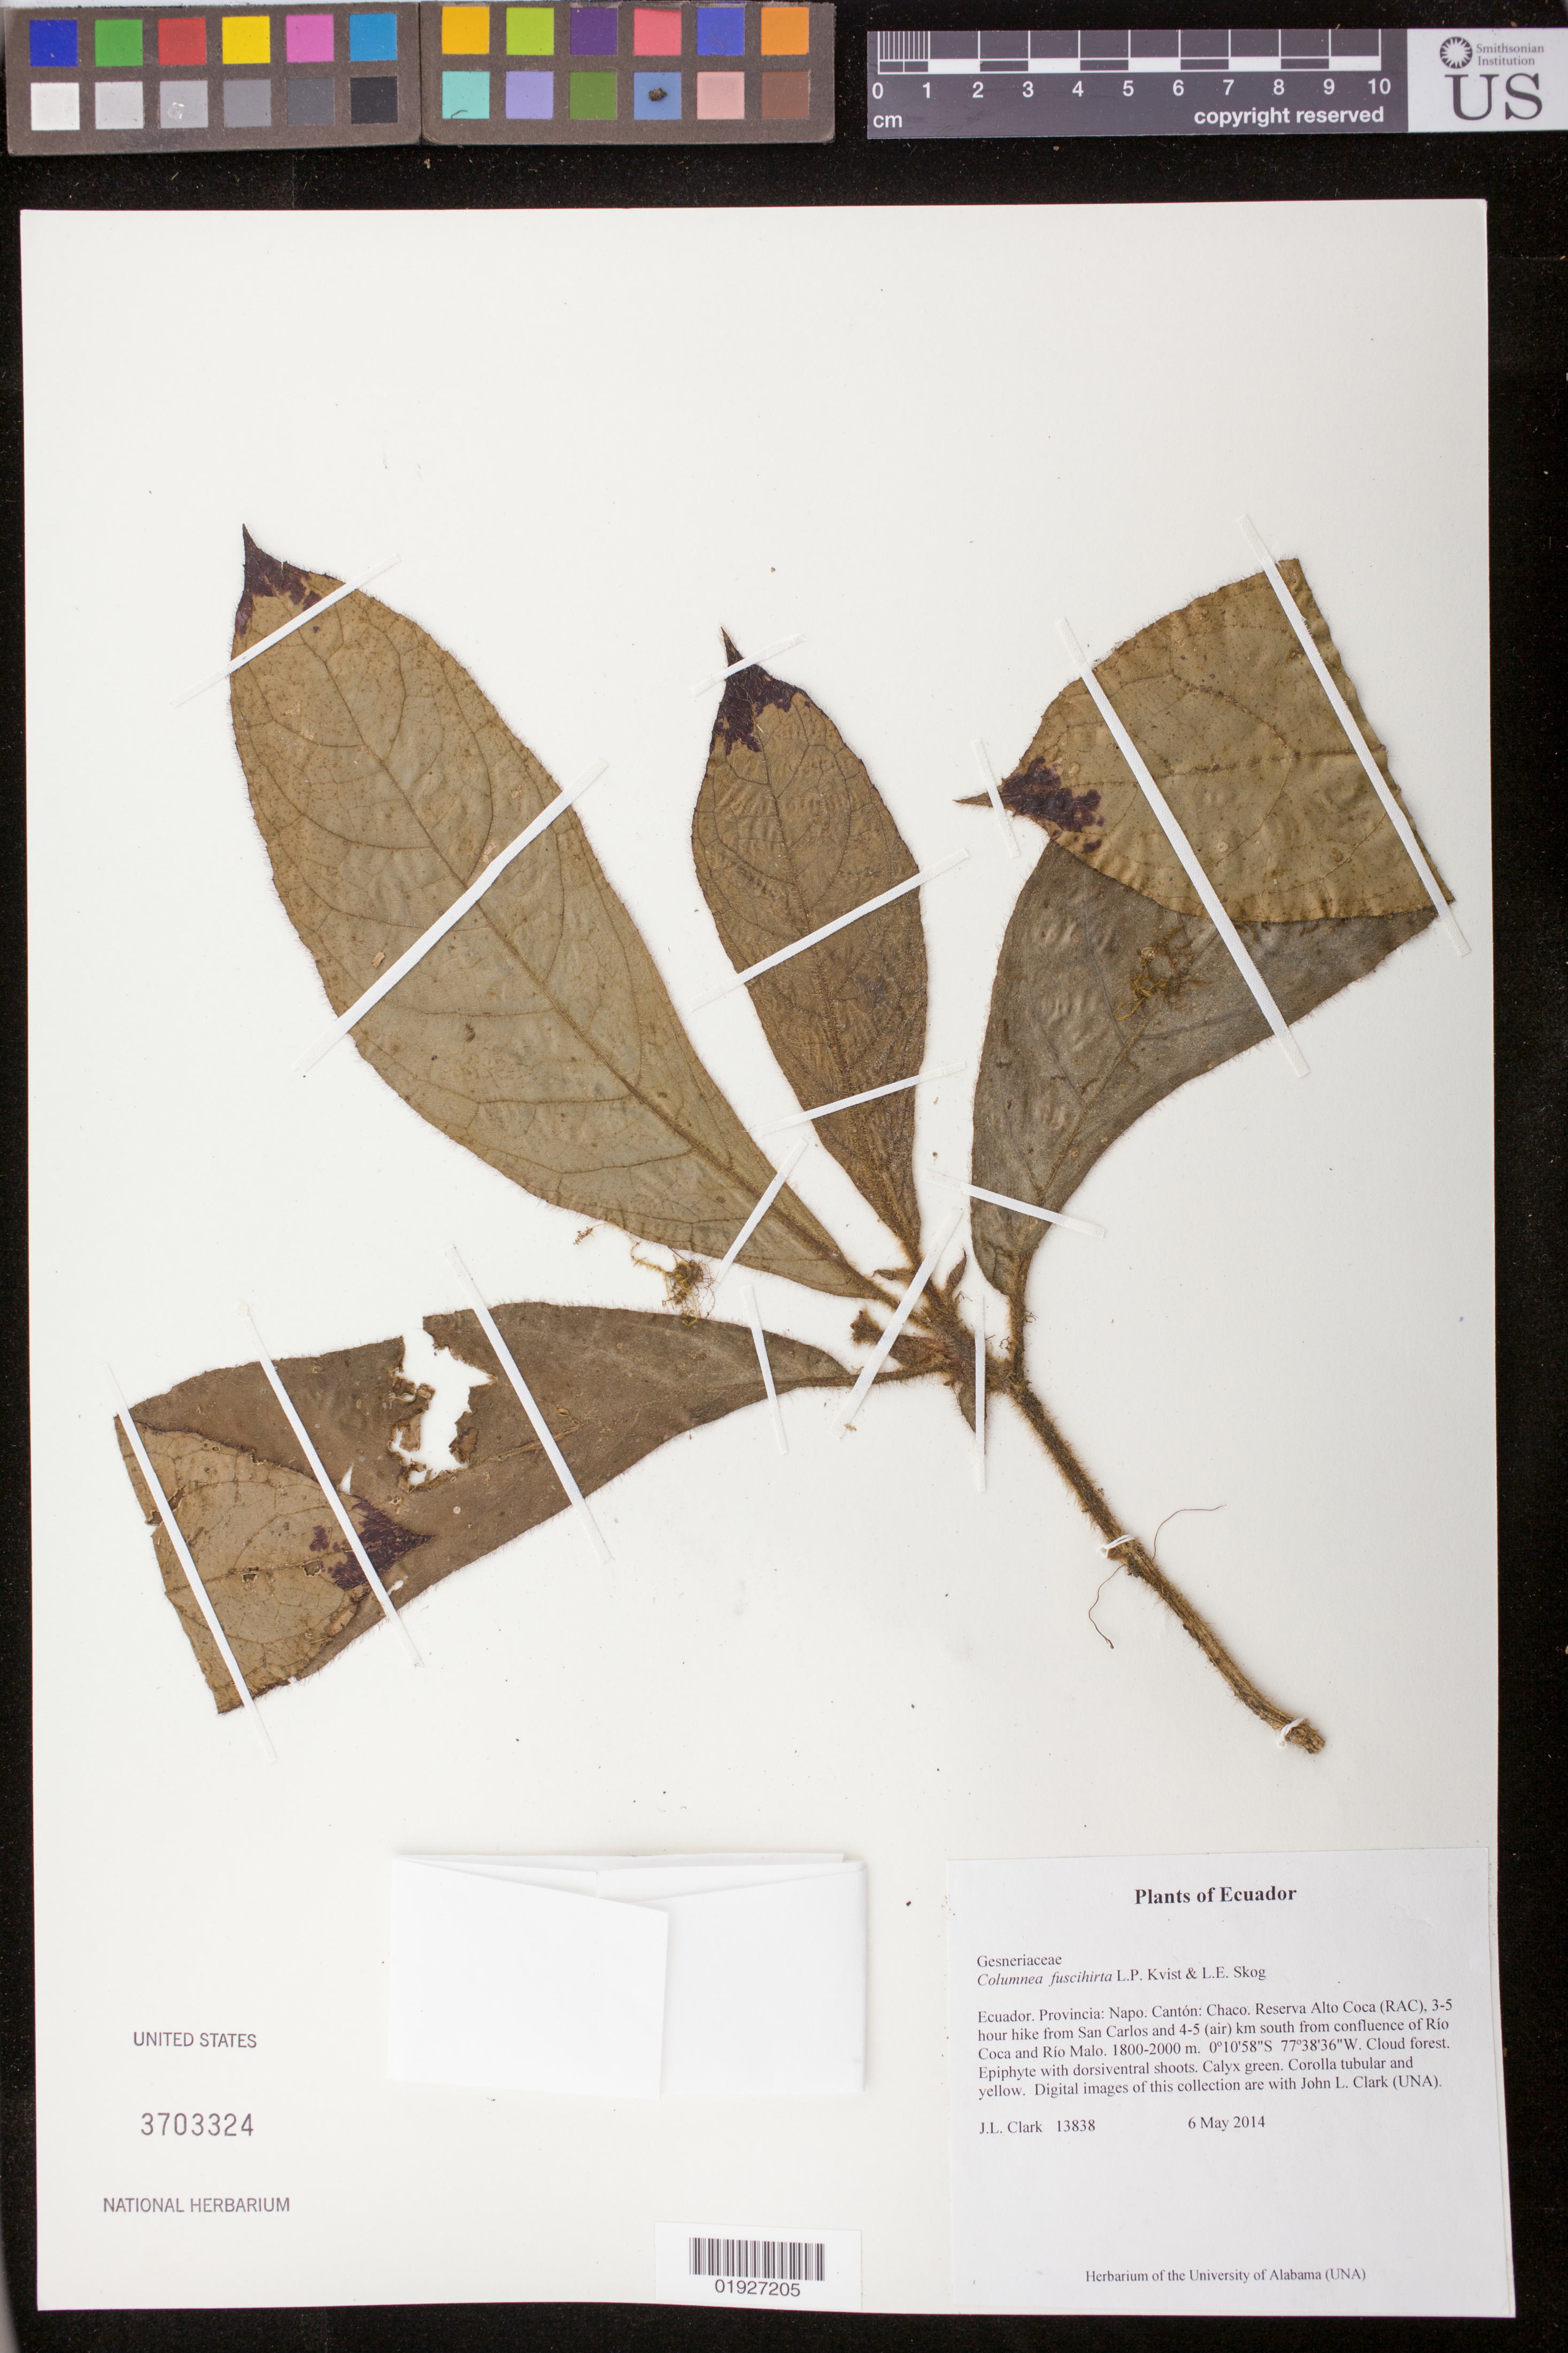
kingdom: Plantae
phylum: Tracheophyta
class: Magnoliopsida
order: Lamiales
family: Gesneriaceae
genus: Columnea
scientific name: Columnea fuscihirta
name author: L.P. Kvist & L.E. Skog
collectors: J. L. Clark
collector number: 13838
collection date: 2014-05-06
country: Ecuador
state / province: Napo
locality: Canton: Chaco. Reserva Alto Coca (RAC), 3-5 hour hike from San Carlos and 4-5 (air) km south from confluence of Rio Coca and Rio Malo.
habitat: Cloud forest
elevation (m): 1800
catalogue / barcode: US 3703324